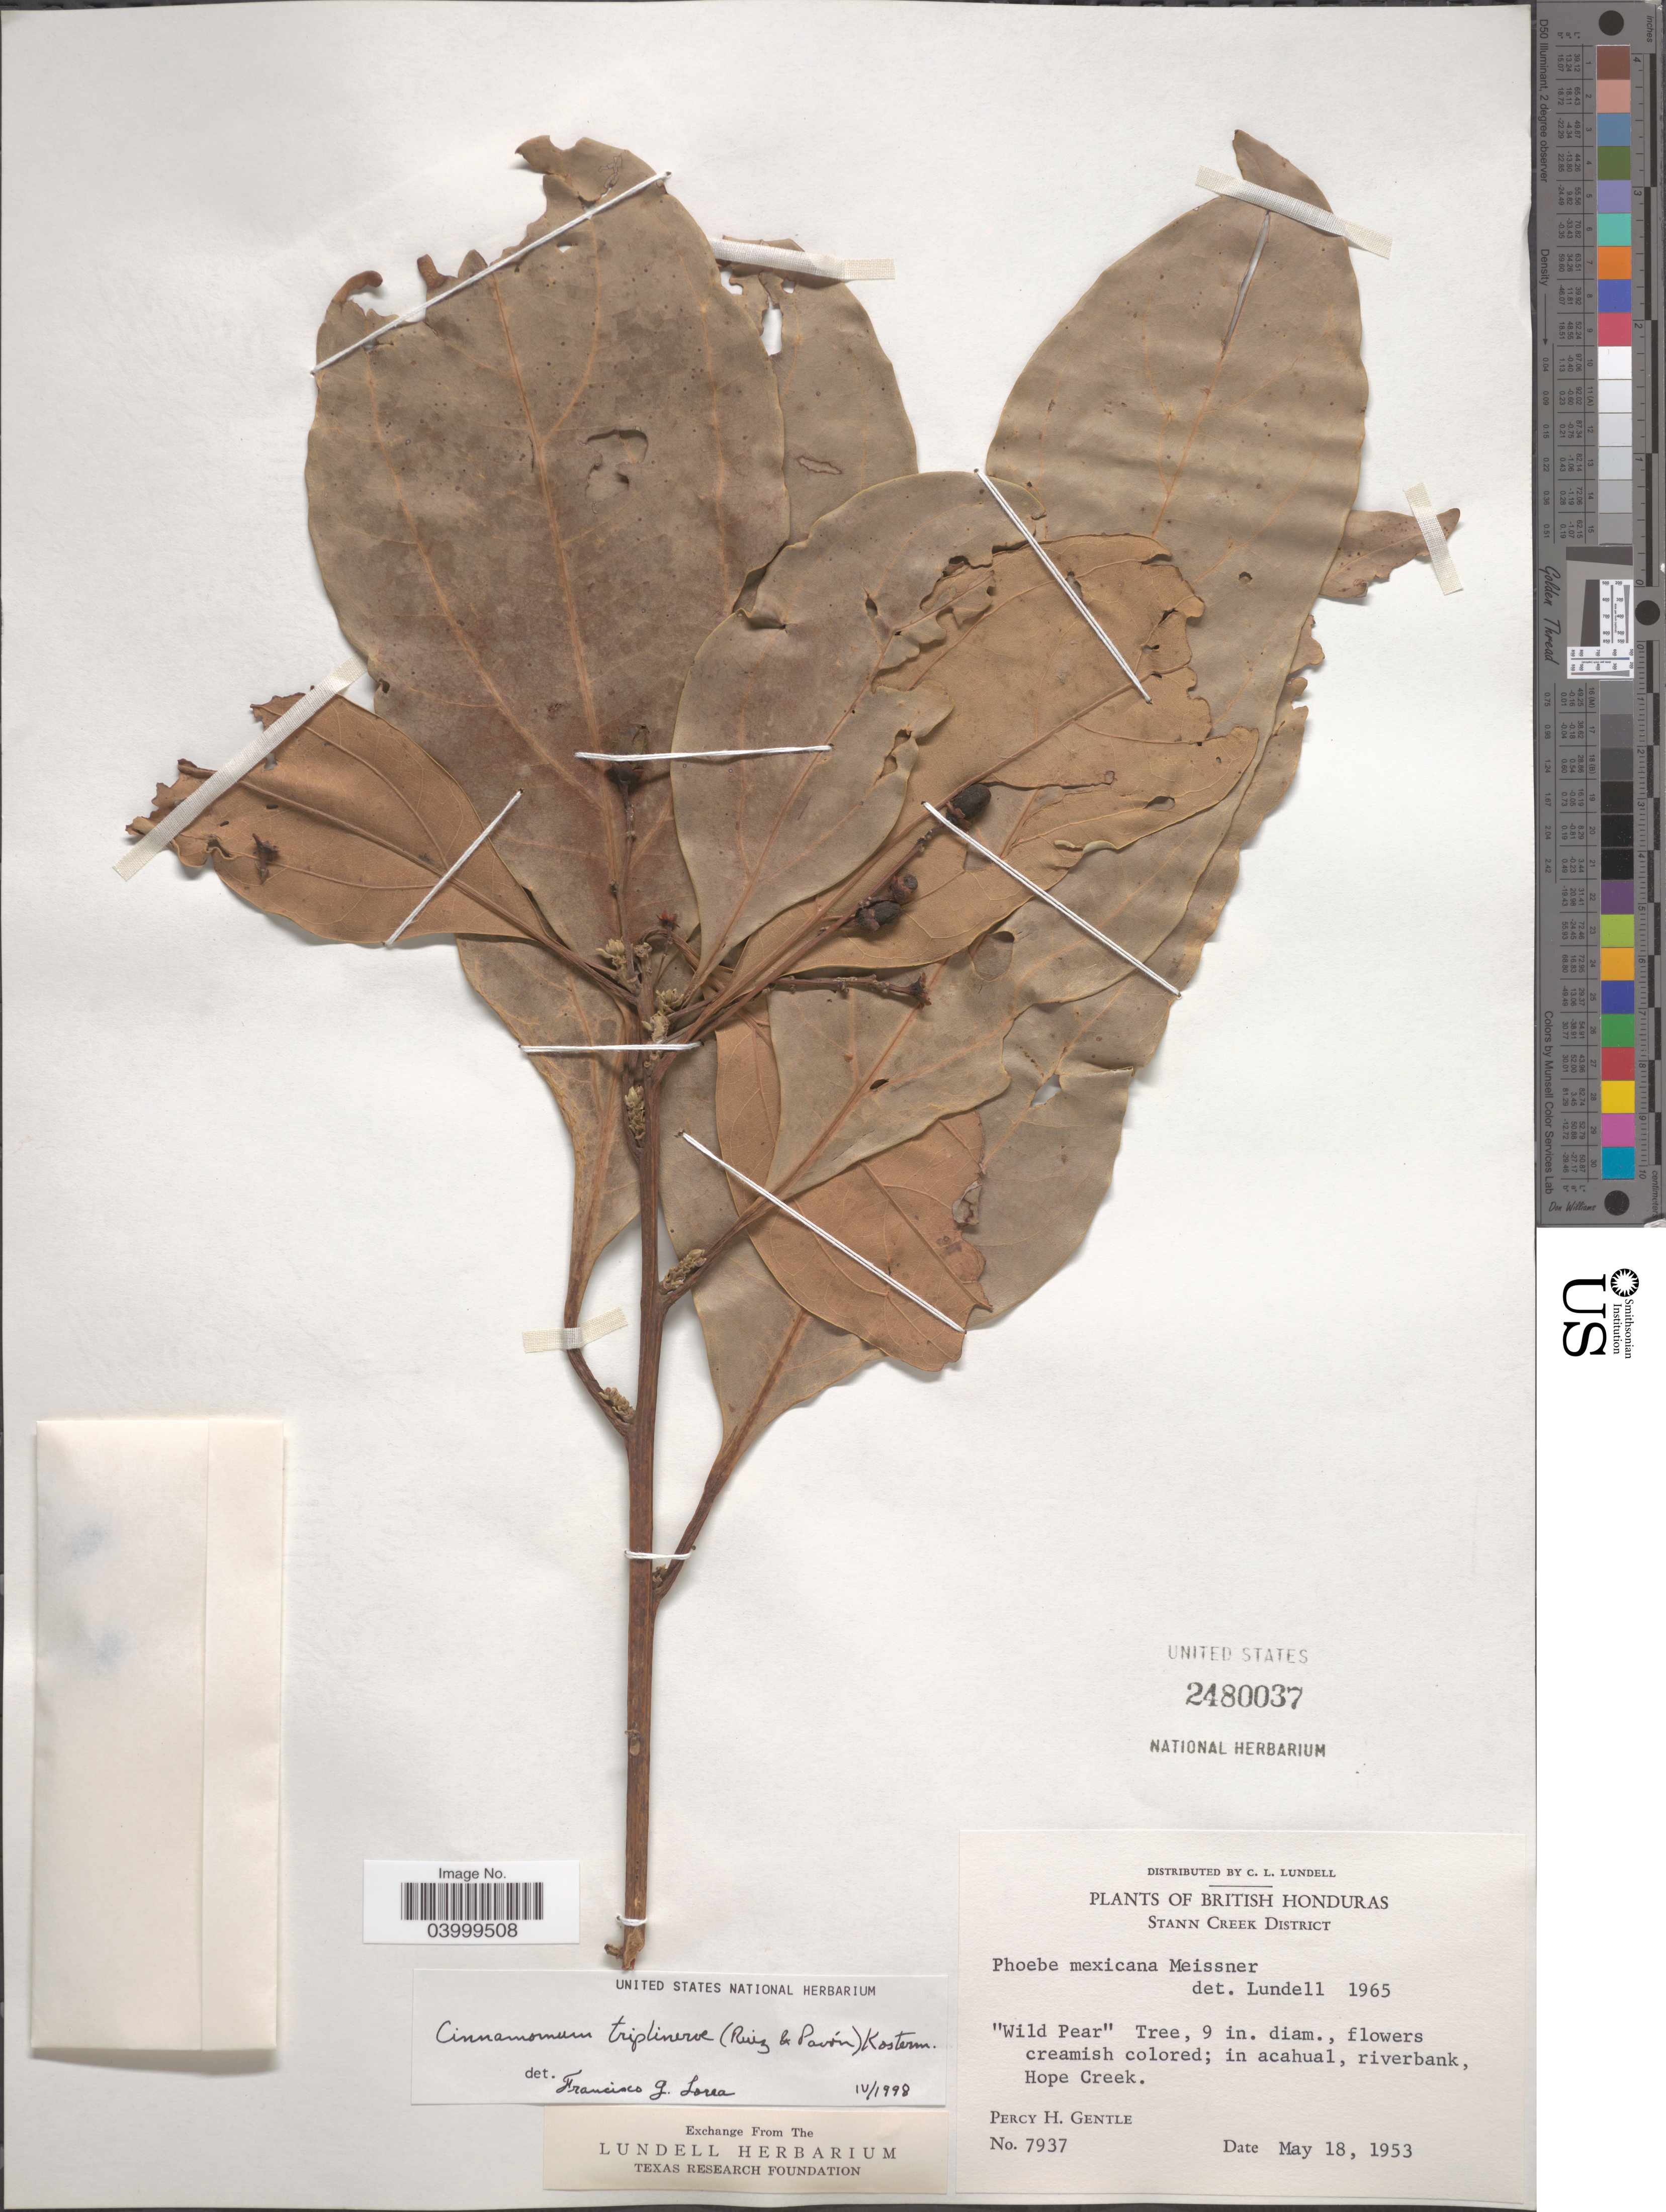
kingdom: Plantae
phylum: Tracheophyta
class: Magnoliopsida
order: Laurales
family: Lauraceae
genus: Cinnamomum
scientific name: Cinnamomum triplinerve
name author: (Ruiz & Pav.) Kosterm.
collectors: P. H. Gentle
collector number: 7937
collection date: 1953-05-18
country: Belize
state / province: Stann Creek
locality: British Honduras. Stann Creek District. In acahual, riverbank, Hope Creek.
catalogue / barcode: US 2480037